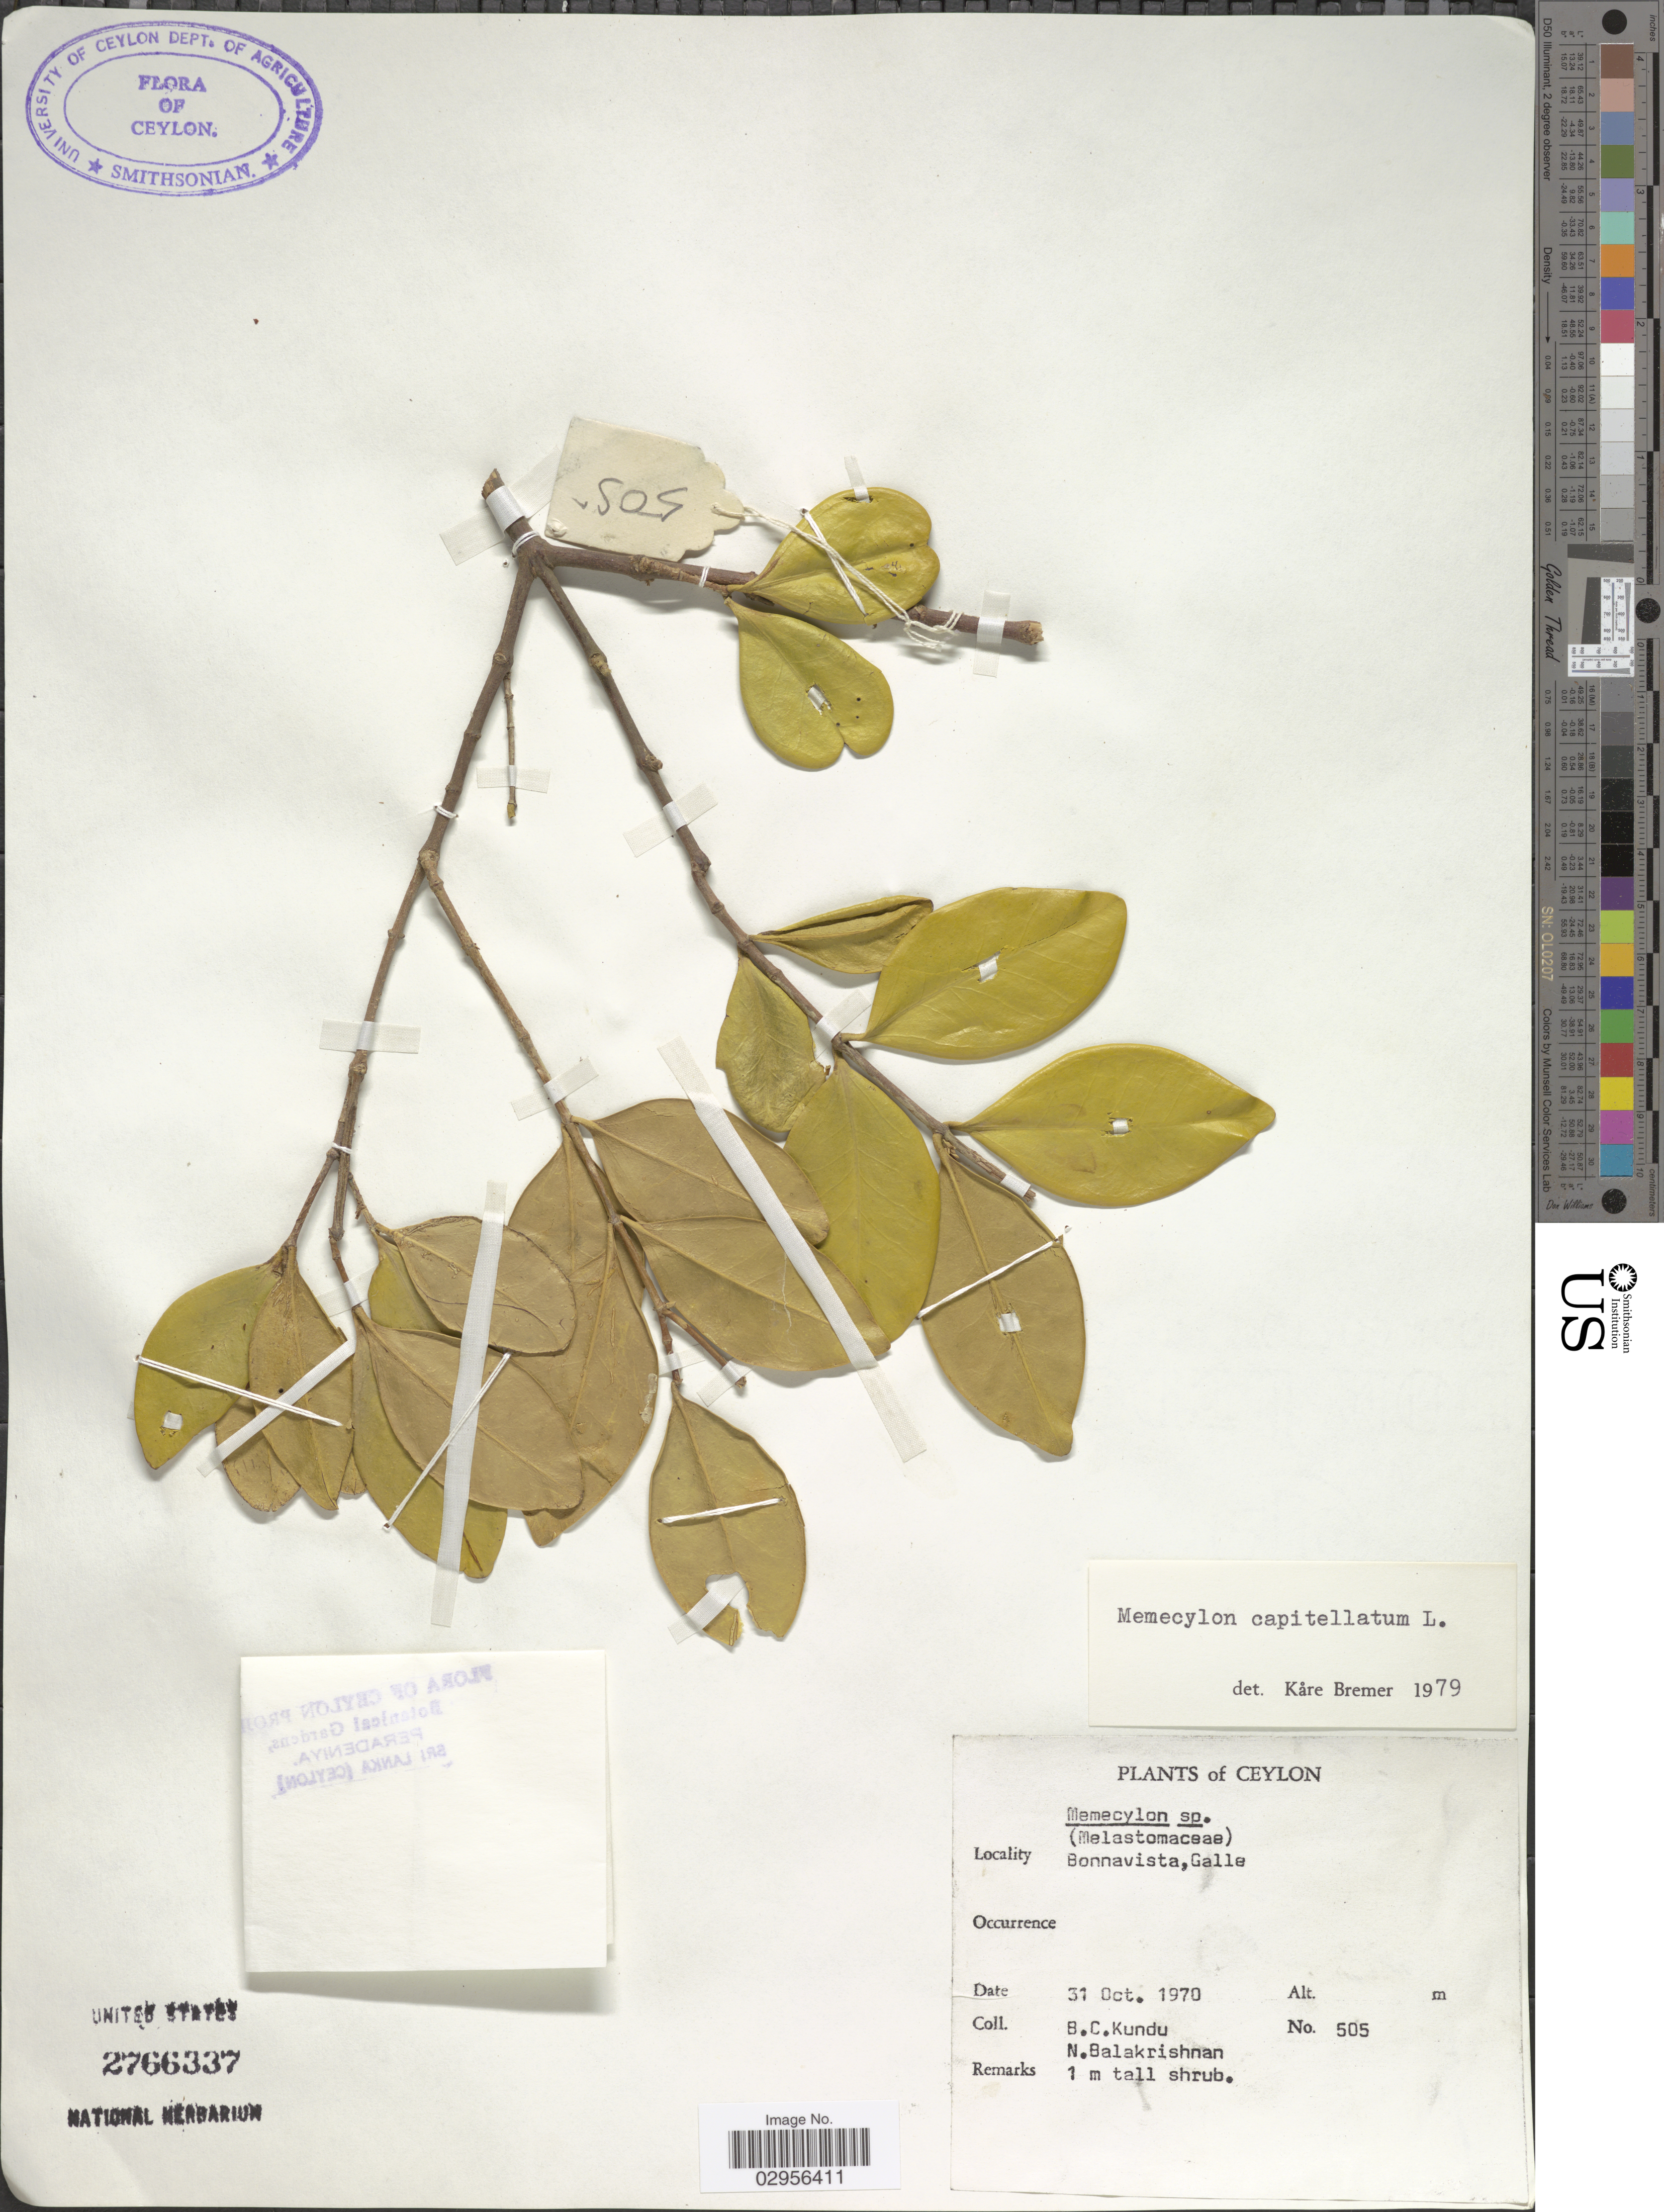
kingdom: Plantae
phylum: Tracheophyta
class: Magnoliopsida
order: Myrtales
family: Melastomataceae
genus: Memecylon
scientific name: Memecylon capitellatum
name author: L.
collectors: B. C. Kundu & N. Balakrishnan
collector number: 505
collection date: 1970-10-31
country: Sri Lanka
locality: Ceylon. Bonnavista, Galle.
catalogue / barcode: US 2766337